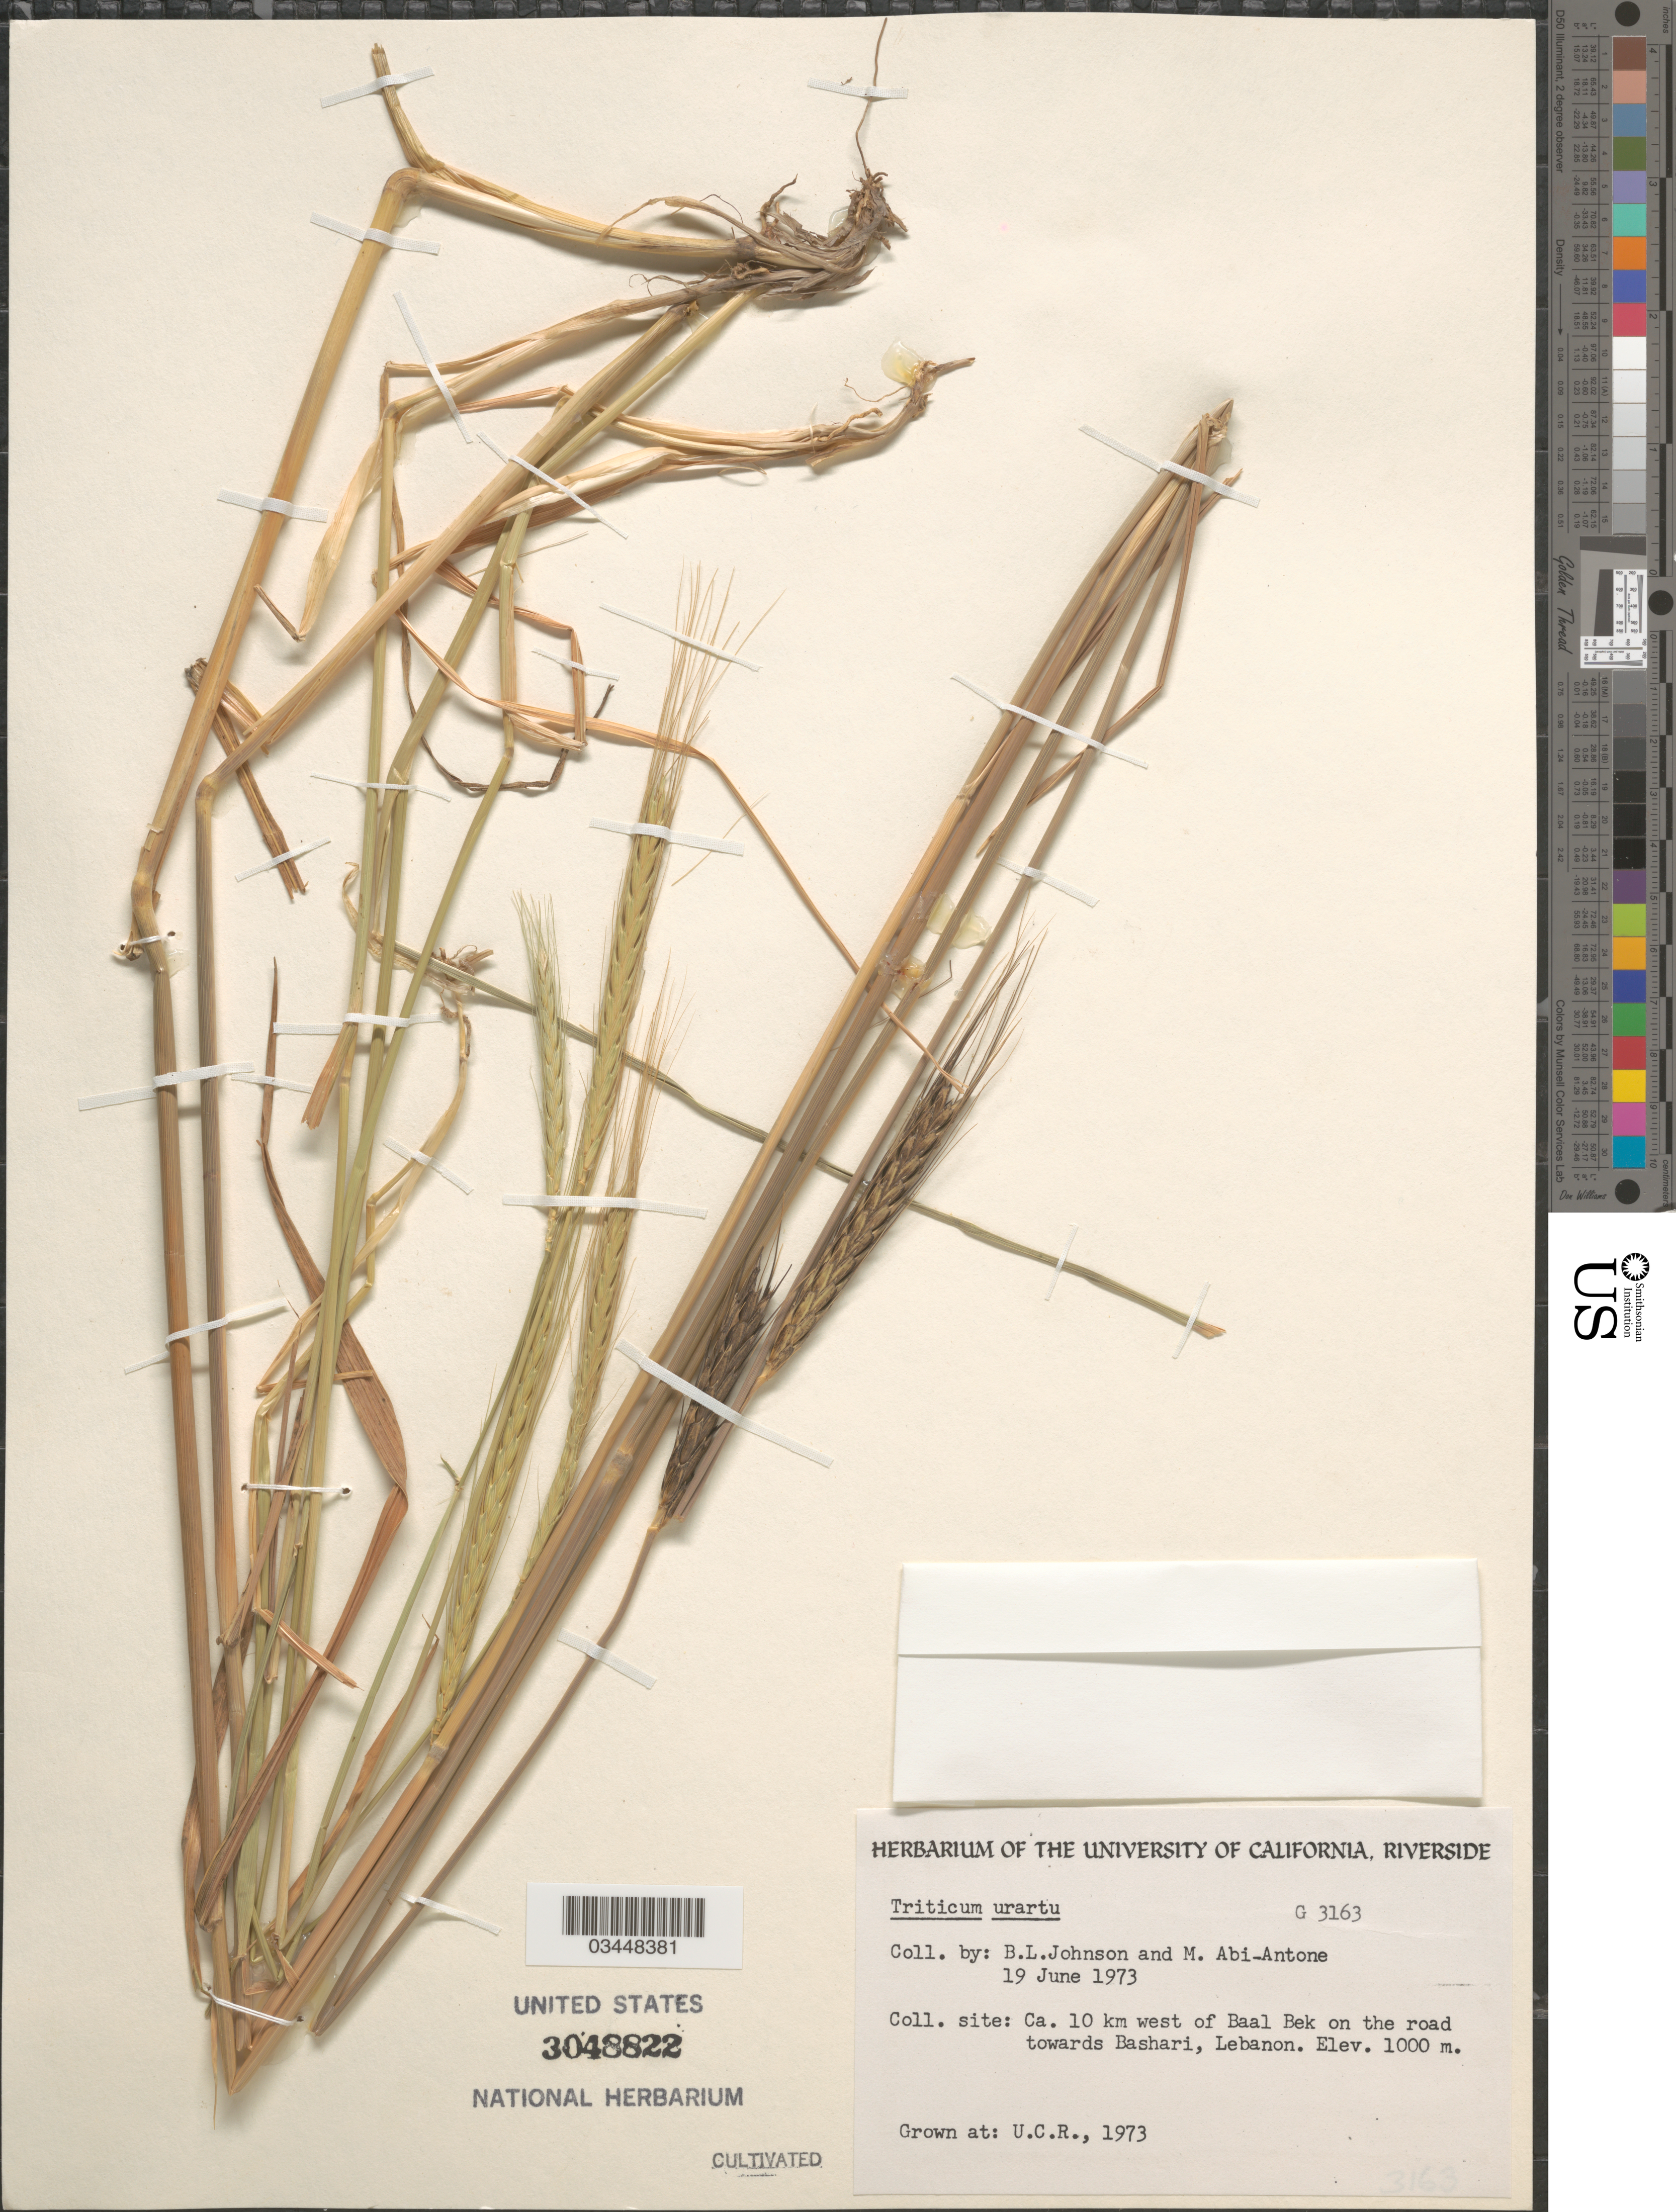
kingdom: Plantae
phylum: Tracheophyta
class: Liliopsida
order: Poales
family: Poaceae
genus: Triticum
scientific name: Triticum urartu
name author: Thumanjan ex Gandilyan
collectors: ex herb. Univ. of California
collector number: G3163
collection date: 1973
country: United States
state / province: California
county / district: Riverside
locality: U.C.R.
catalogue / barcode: US 3048822